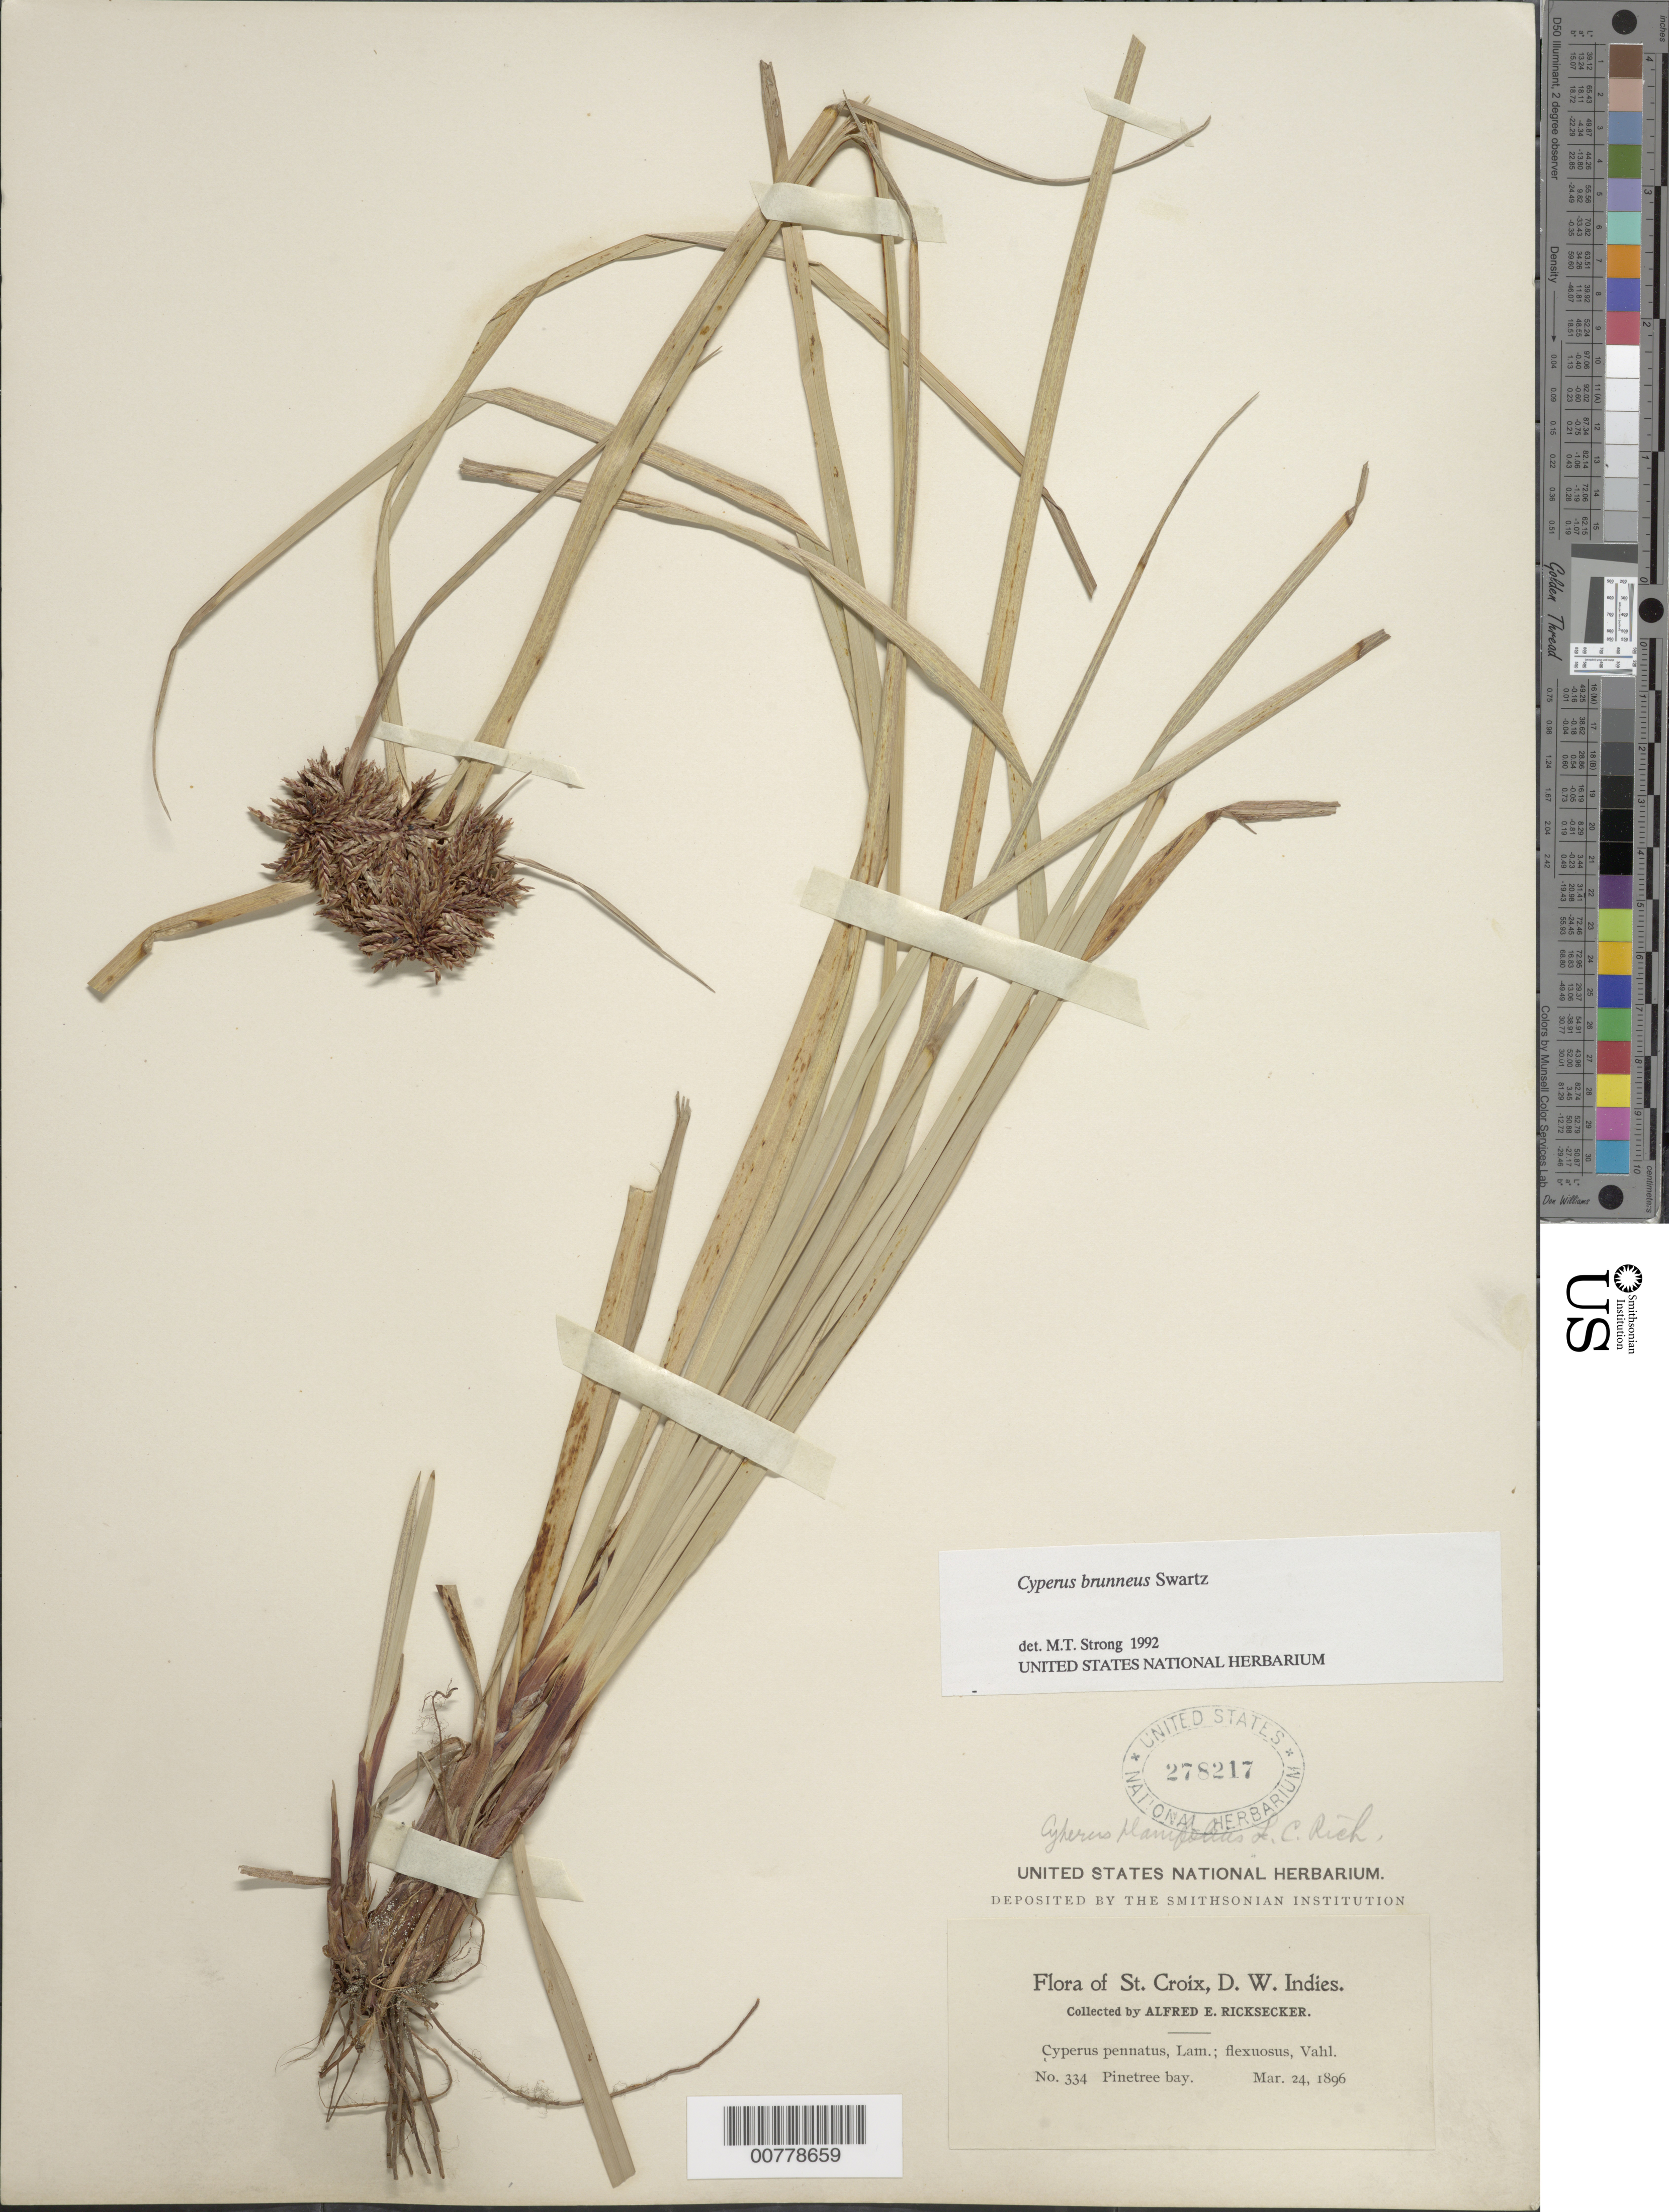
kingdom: Plantae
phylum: Tracheophyta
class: Liliopsida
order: Poales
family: Cyperaceae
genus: Cyperus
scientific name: Cyperus brunneus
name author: Sw.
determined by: Strong, M. T., (US), Smithsonian Institution - National Museum of Natural History (UNITED STATES)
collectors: A. E. Ricksecker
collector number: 334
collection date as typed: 24 Mar 1896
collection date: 1896-03-24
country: U.S. Virgin Islands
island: St. Croix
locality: Pinetree Bay.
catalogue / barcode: US 278217